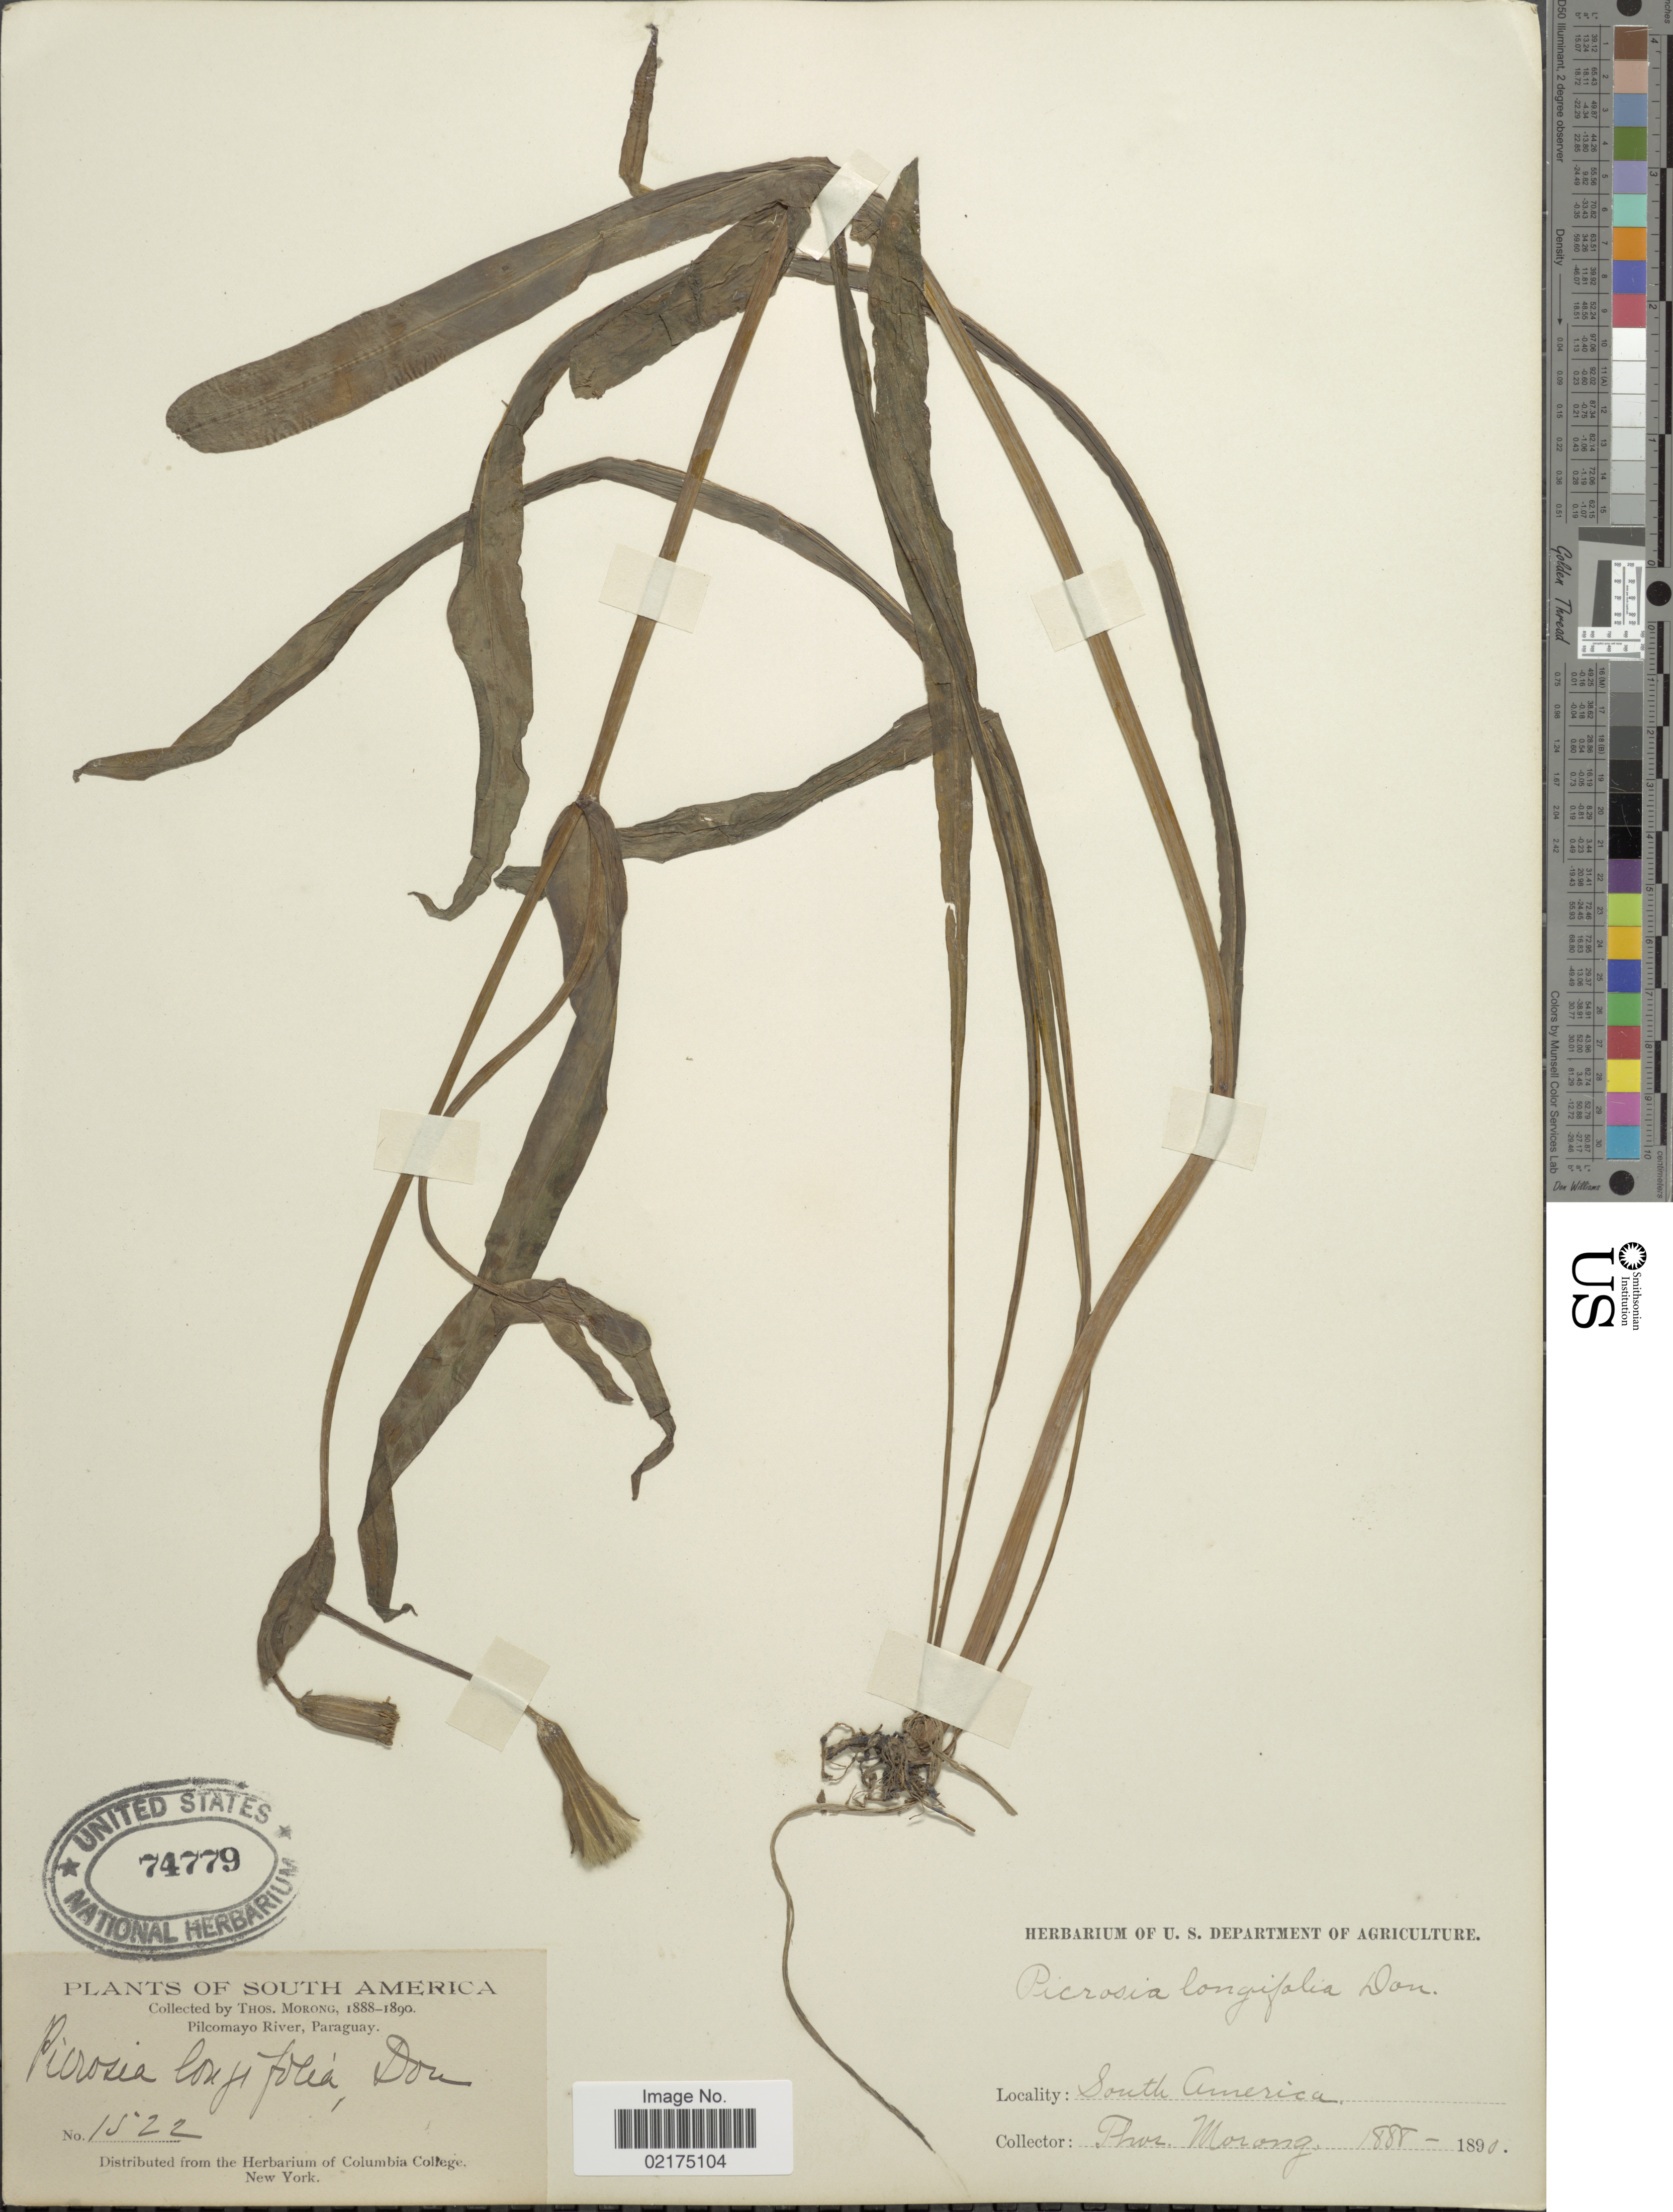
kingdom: Plantae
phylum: Tracheophyta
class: Magnoliopsida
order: Asterales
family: Asteraceae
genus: Picrosia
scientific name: Picrosia longifolia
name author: D. Don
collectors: ex herb. T. Morong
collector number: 1522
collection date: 1880/1890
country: Paraguay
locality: Pilcomayo River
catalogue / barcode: US 74779